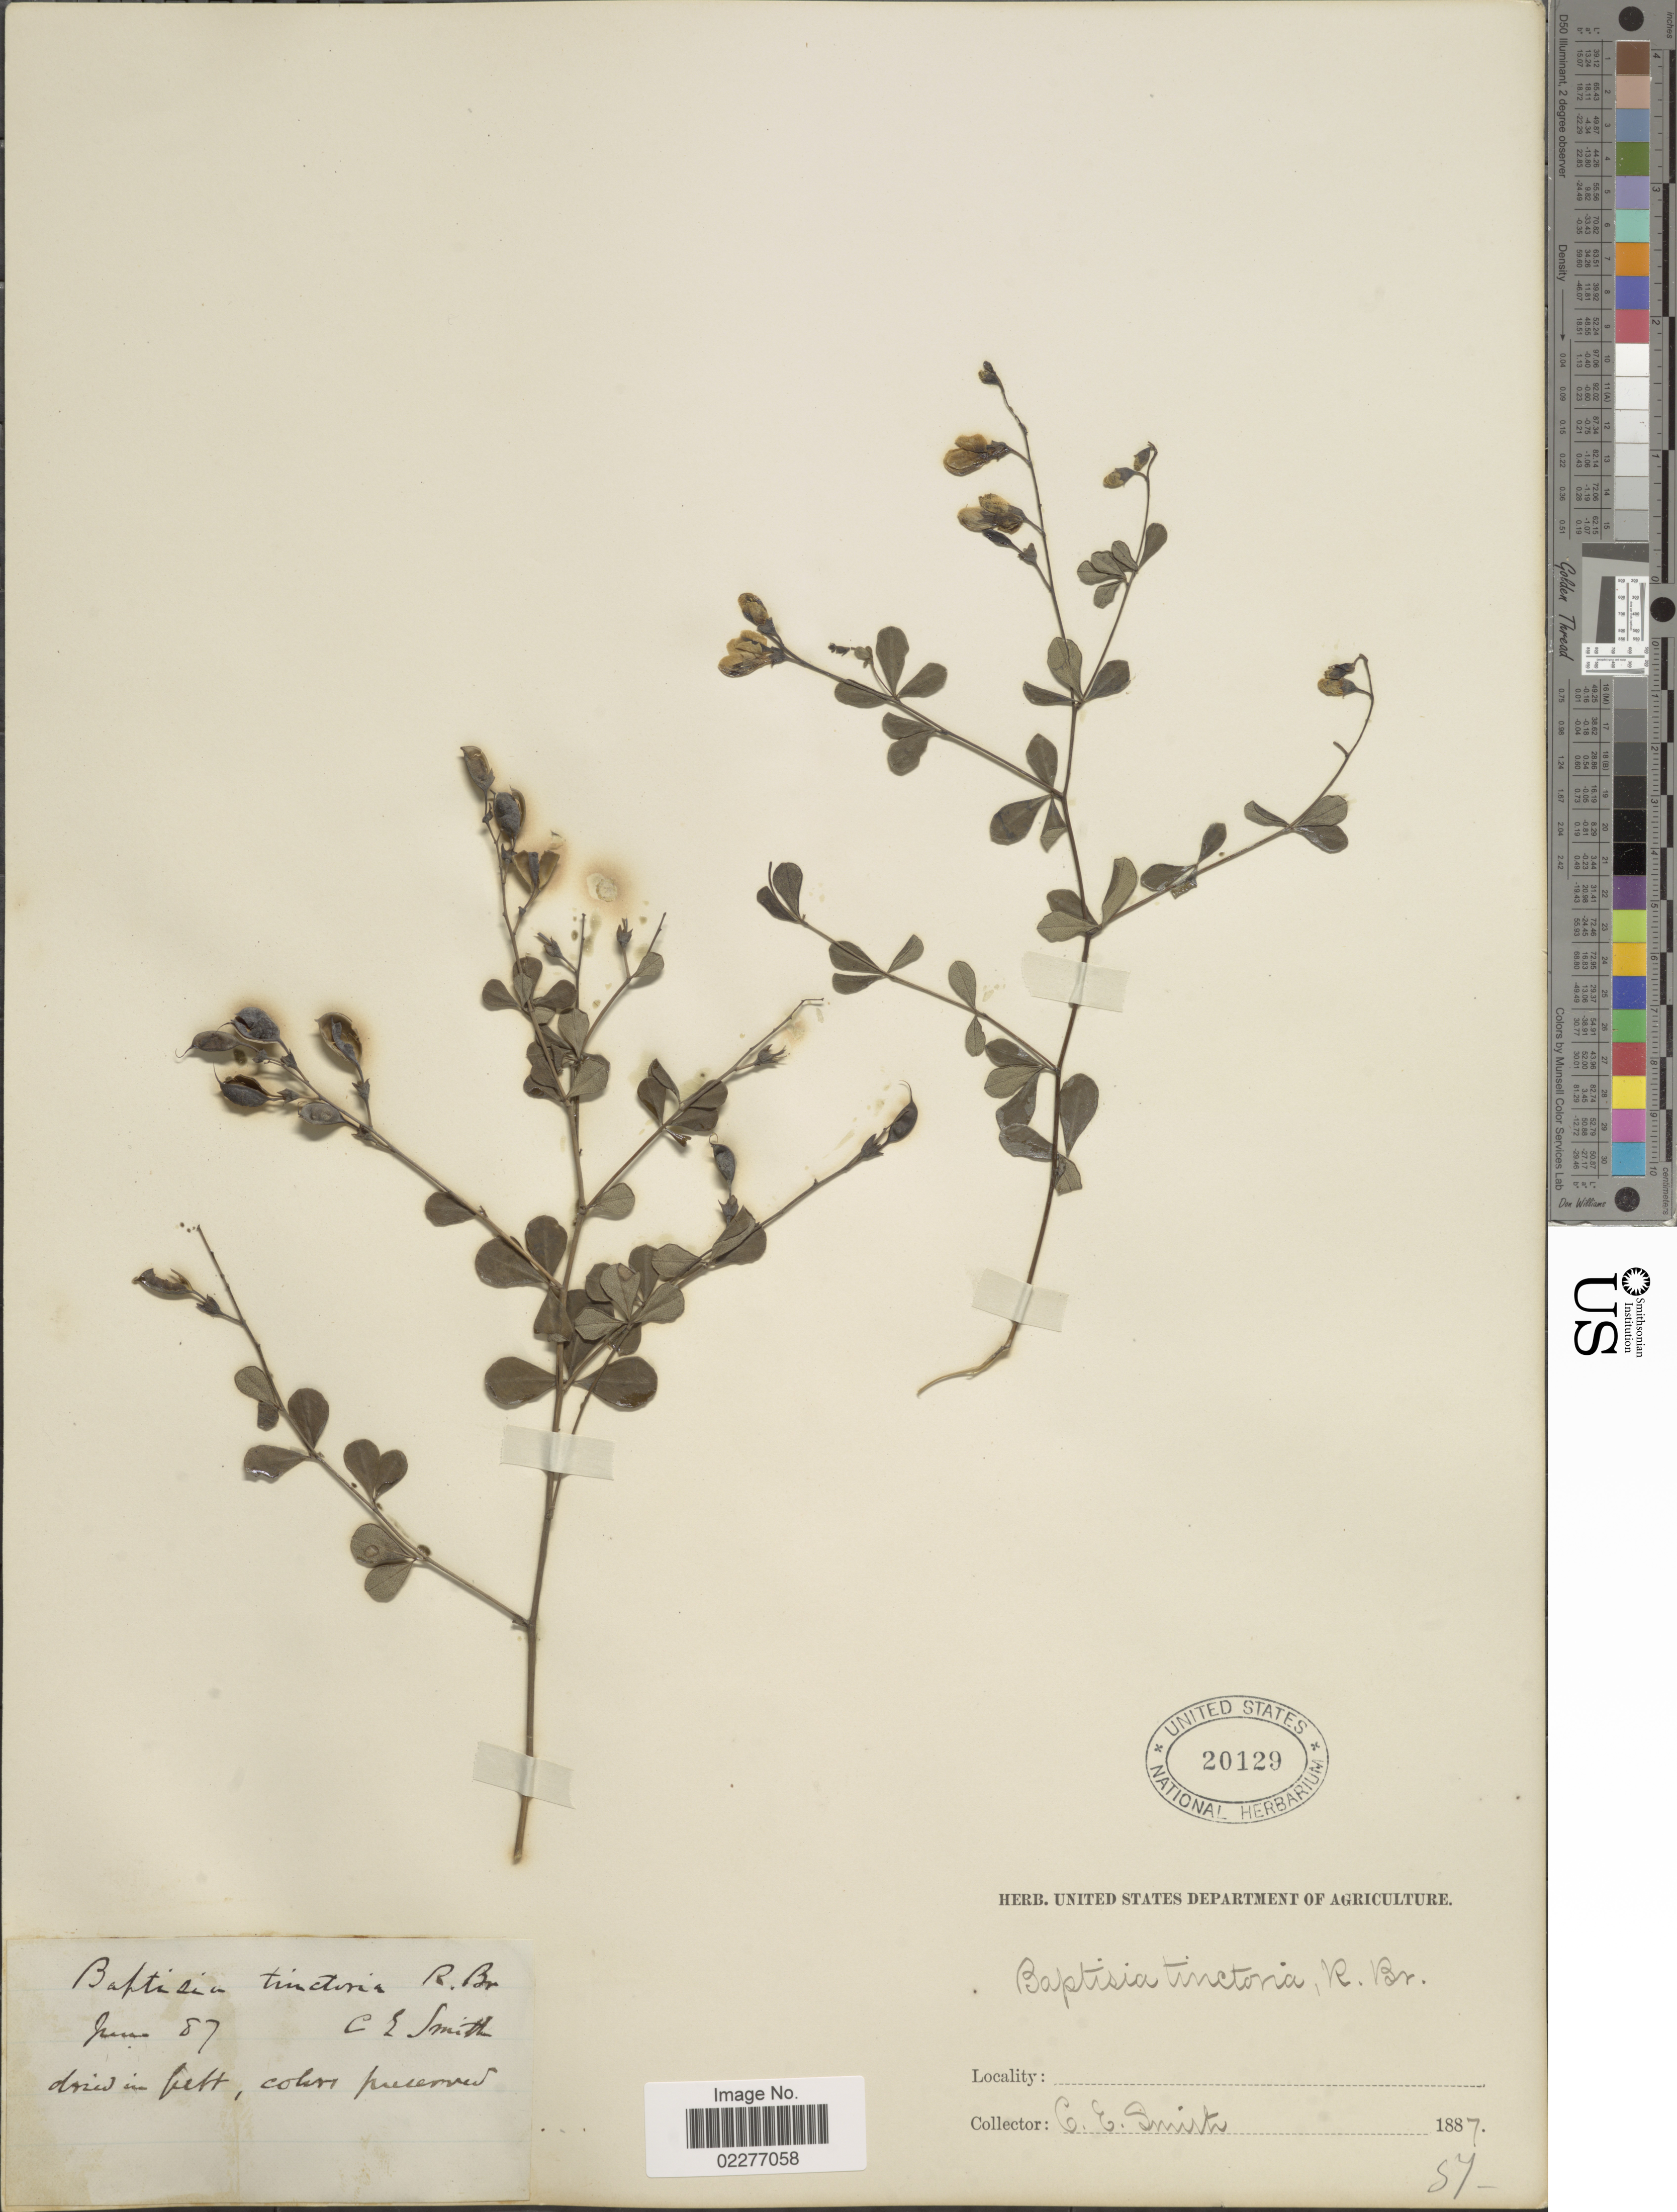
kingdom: Plantae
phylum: Tracheophyta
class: Magnoliopsida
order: Fabales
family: Fabaceae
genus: Baptisia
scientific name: Baptisia tinctoria var. crebra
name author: Fernald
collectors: C. E. Smith Jr.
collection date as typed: Transcribed d/m/y: /6/87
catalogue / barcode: US 20129